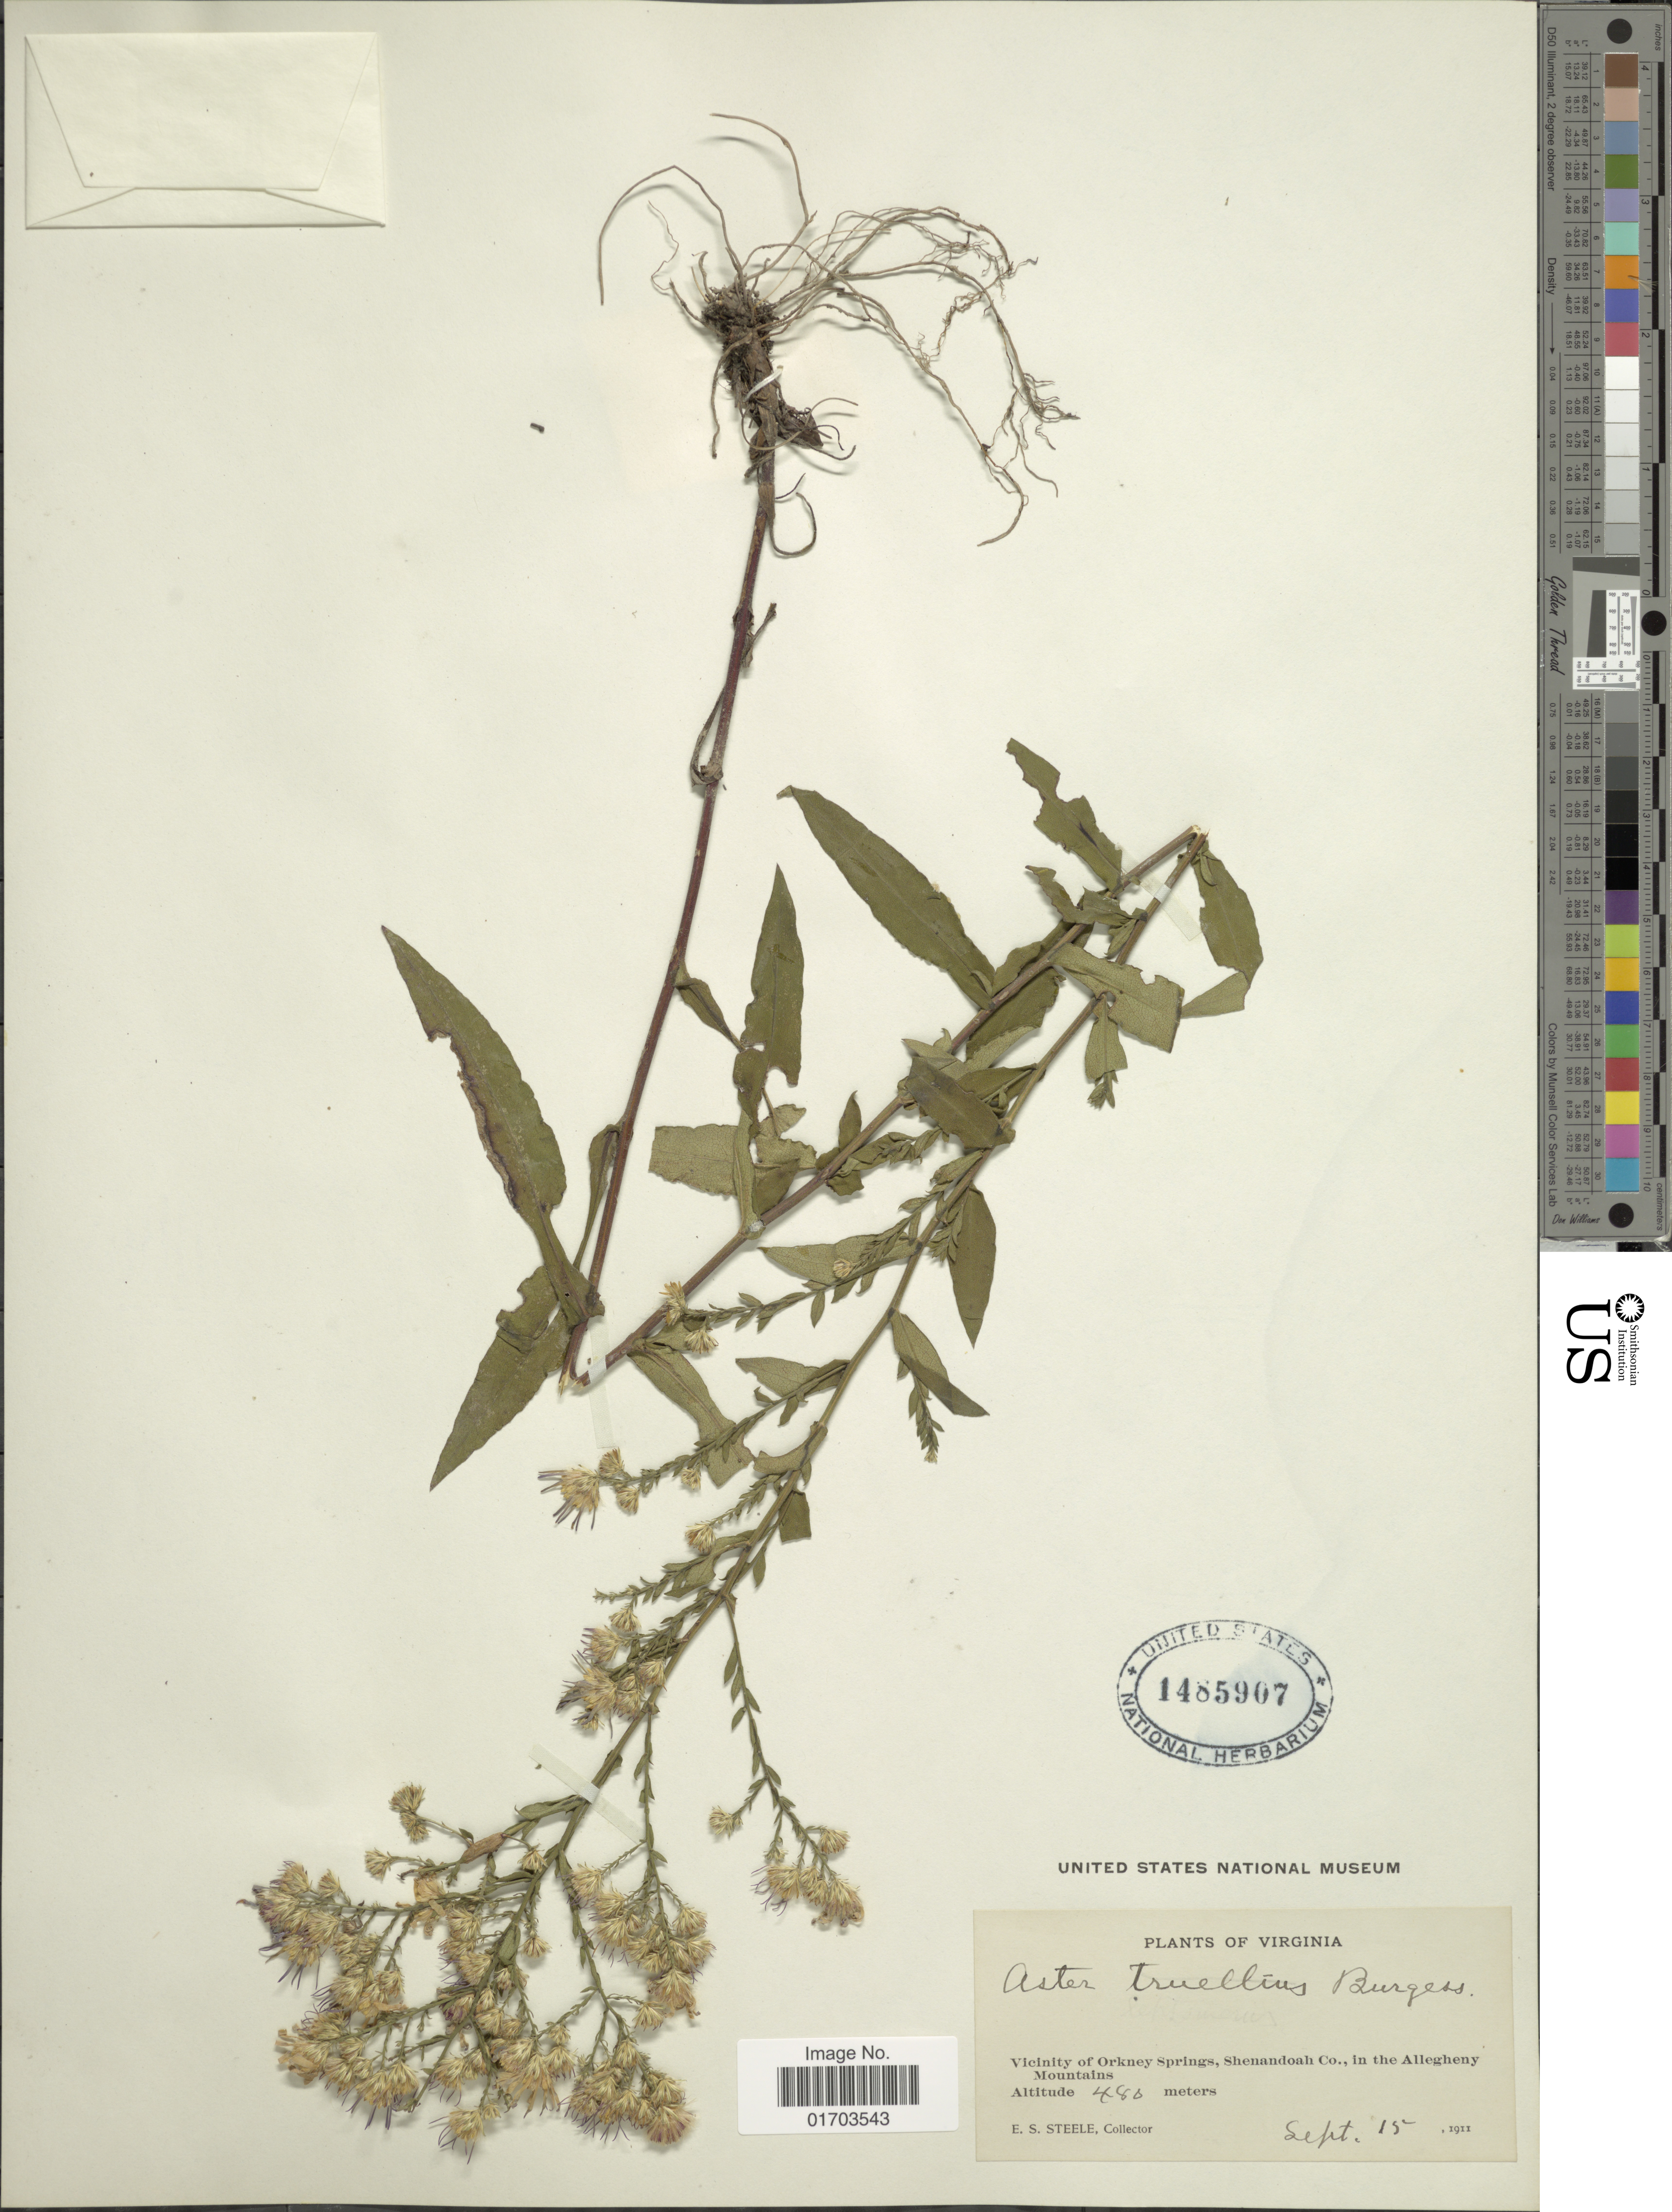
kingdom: Plantae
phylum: Tracheophyta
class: Magnoliopsida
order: Asterales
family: Asteraceae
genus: Symphyotrichum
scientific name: Symphyotrichum undulatum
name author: (L.) G.L. Nesom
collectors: E. Steele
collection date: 1911-09-15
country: United States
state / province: Virginia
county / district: Shenandoah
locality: Virginia. Vicinity of Orkney Springs, Shenandoah Co., in the Allegheny Mountains.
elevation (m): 480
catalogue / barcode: US 1485907